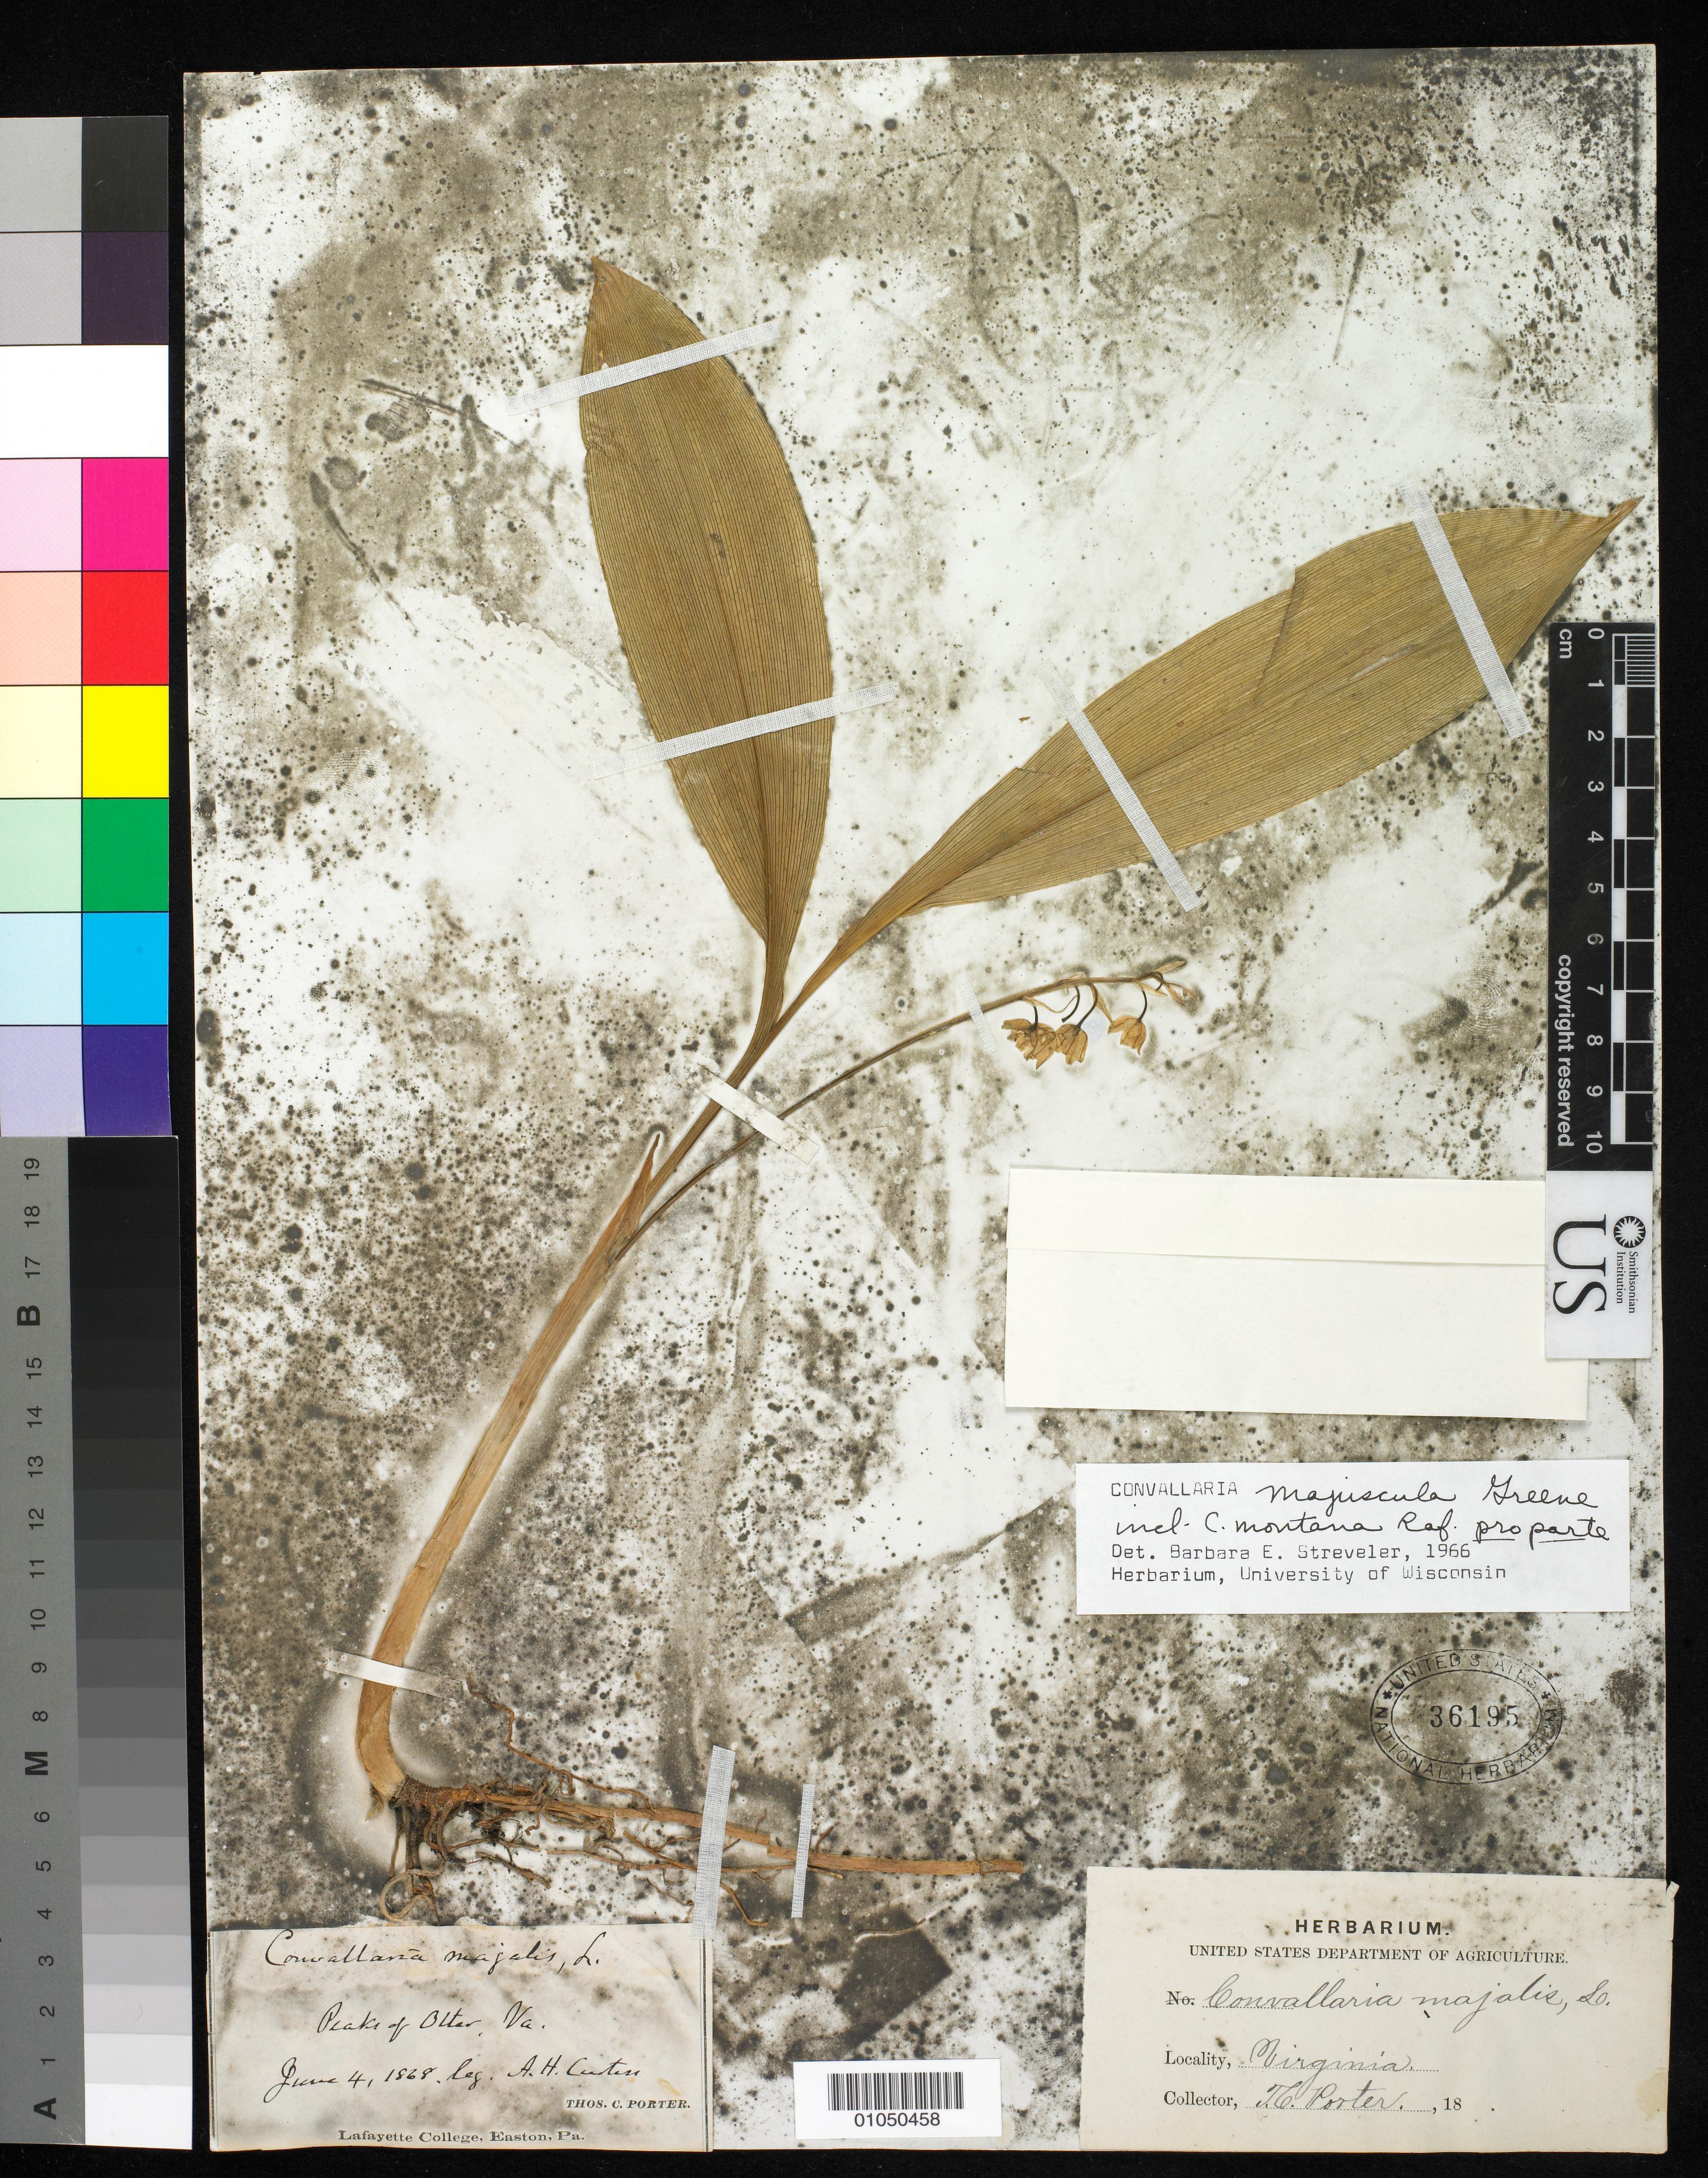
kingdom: Plantae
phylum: Tracheophyta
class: Liliopsida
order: Asparagales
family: Asparagaceae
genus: Convallaria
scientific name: Convallaria majuscula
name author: Greene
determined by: Streveler, B. E.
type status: Possible Syntype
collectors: A. H. Curtiss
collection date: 1868-06-04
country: United States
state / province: Virginia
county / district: Bedford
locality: Peaks of Otter, Va.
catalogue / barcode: US 36195